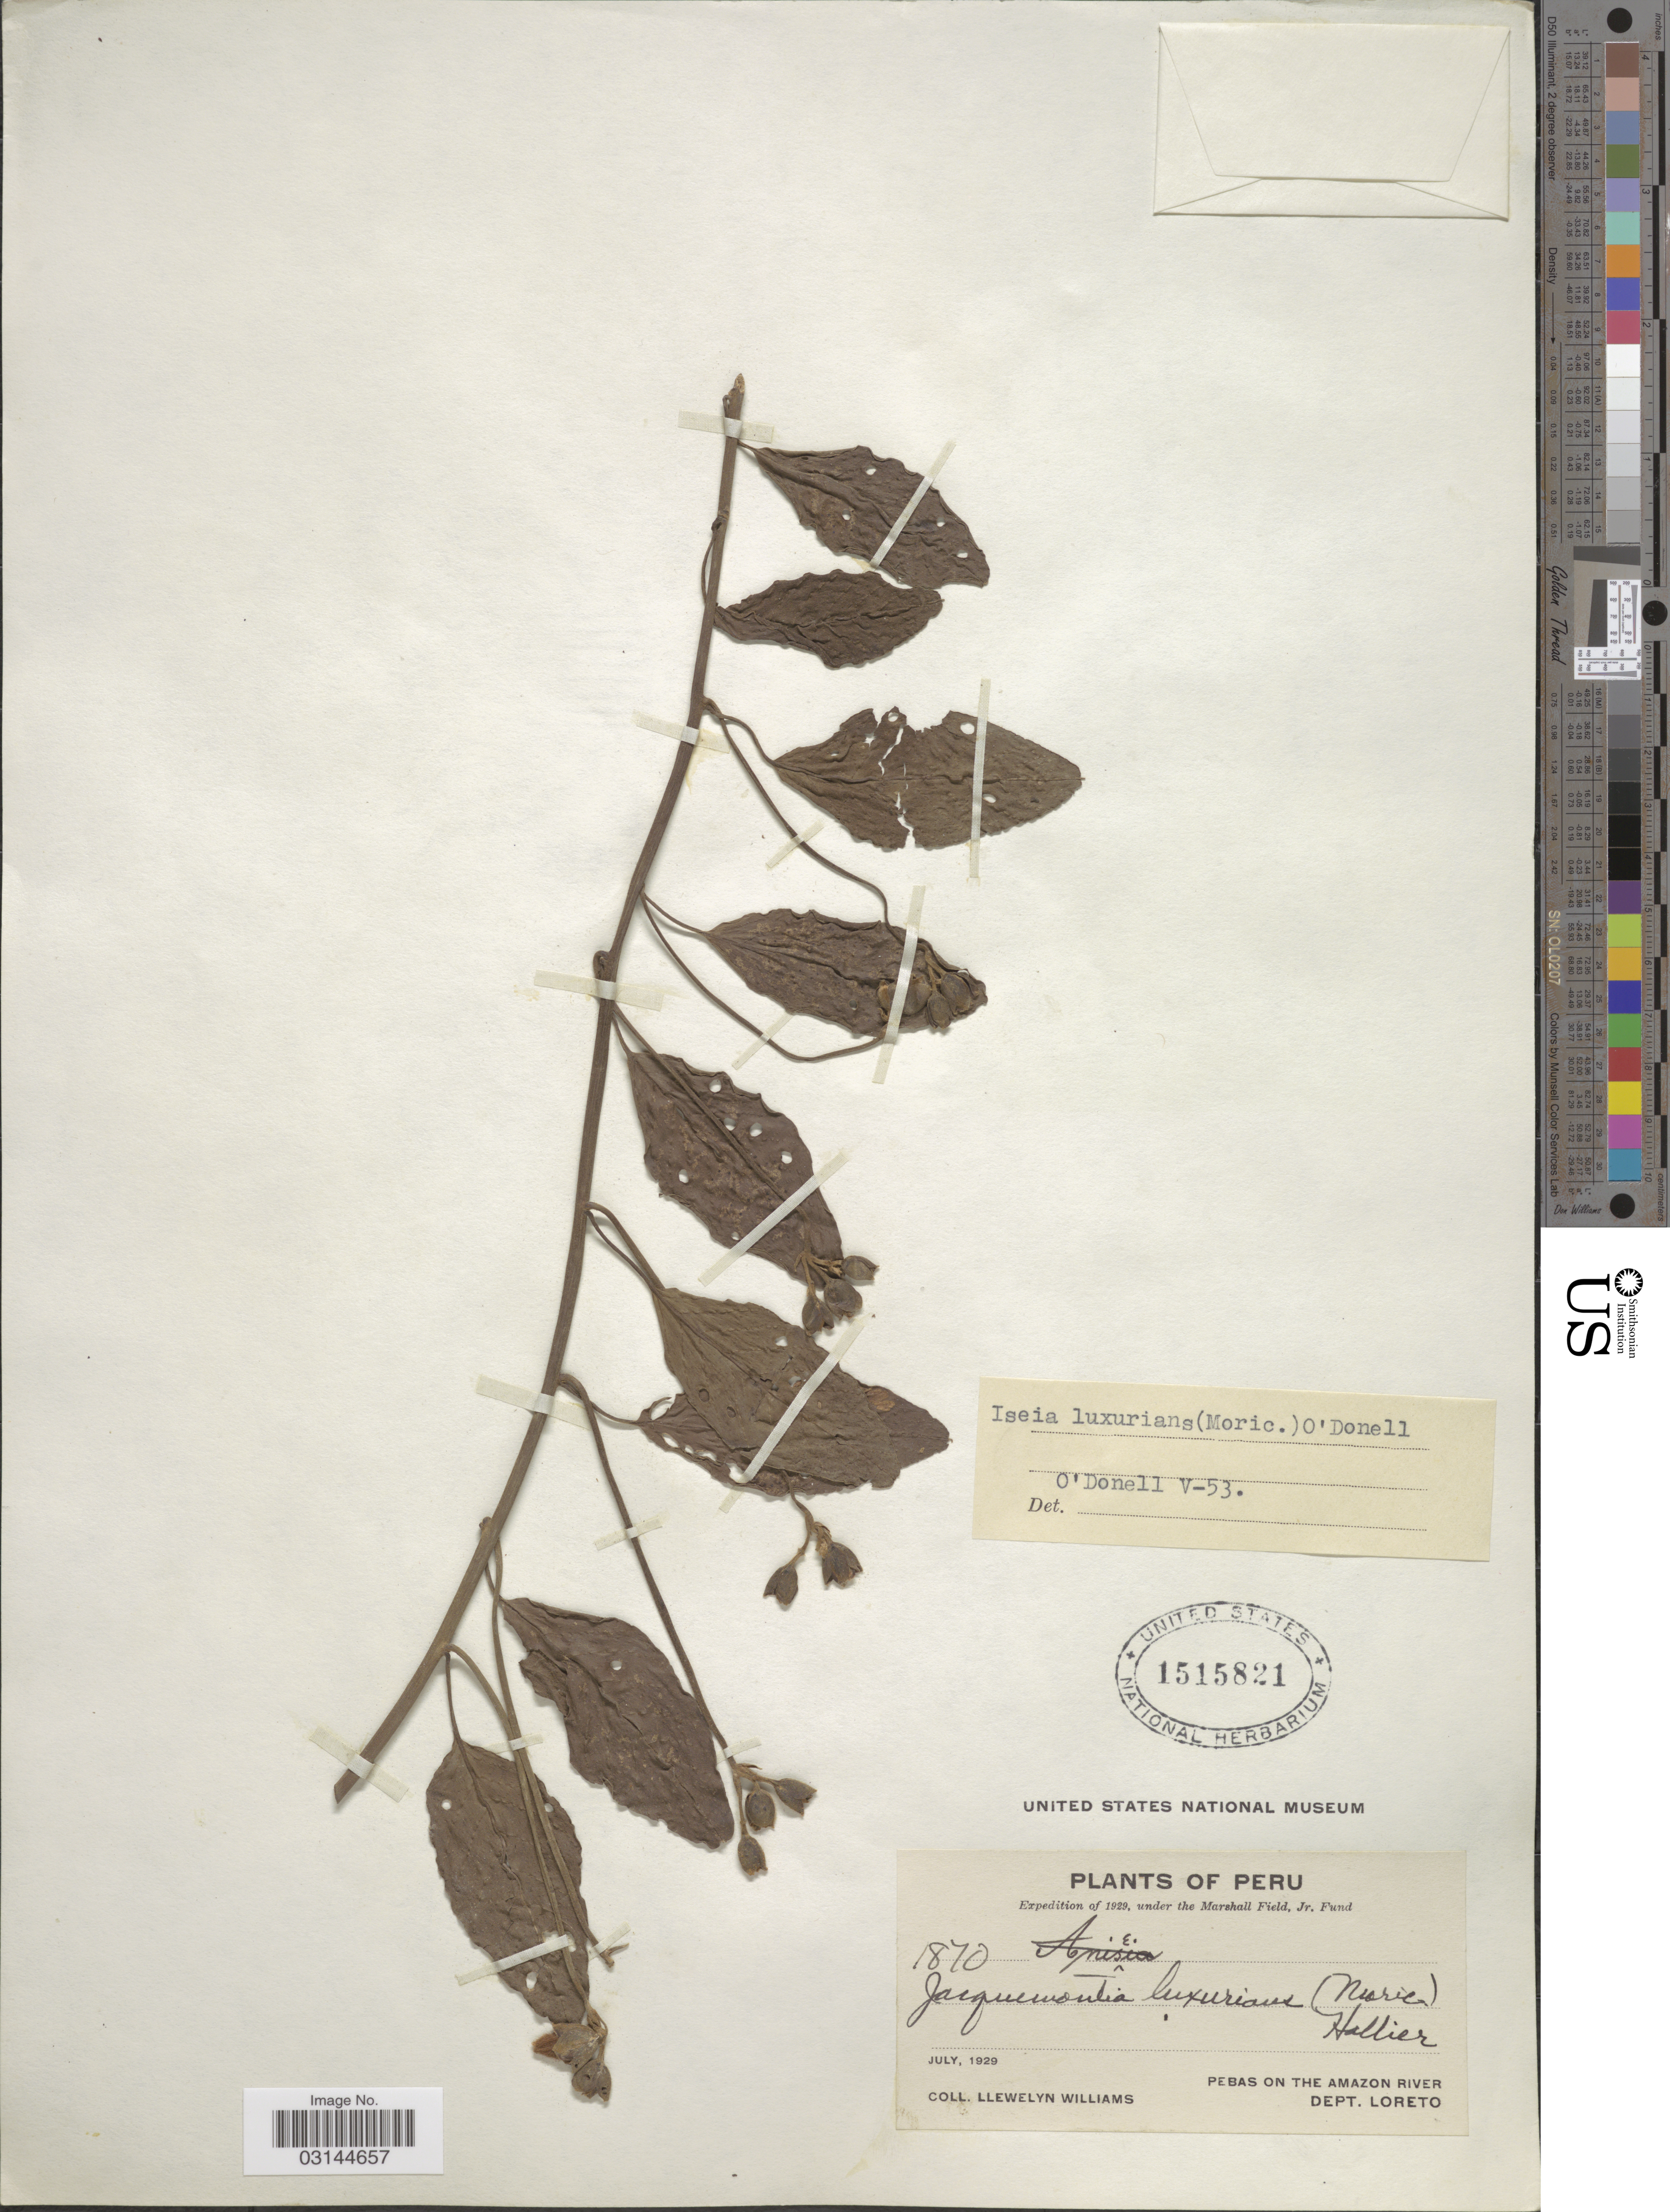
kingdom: Plantae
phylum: Tracheophyta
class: Magnoliopsida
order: Solanales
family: Convolvulaceae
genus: Aniseia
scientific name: Aniseia luxurians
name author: (Moric.) Athiê-Souza & Buril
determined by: Strong, Mark T., (BOT), Smithsonian Institution - National Museum of Natural History (UNITED STATES)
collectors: Ll. Williams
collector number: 1870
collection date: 1929-07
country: Peru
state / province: Loreto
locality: Pebas on the Amazon River. Dept. Loreto.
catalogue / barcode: US 1515821